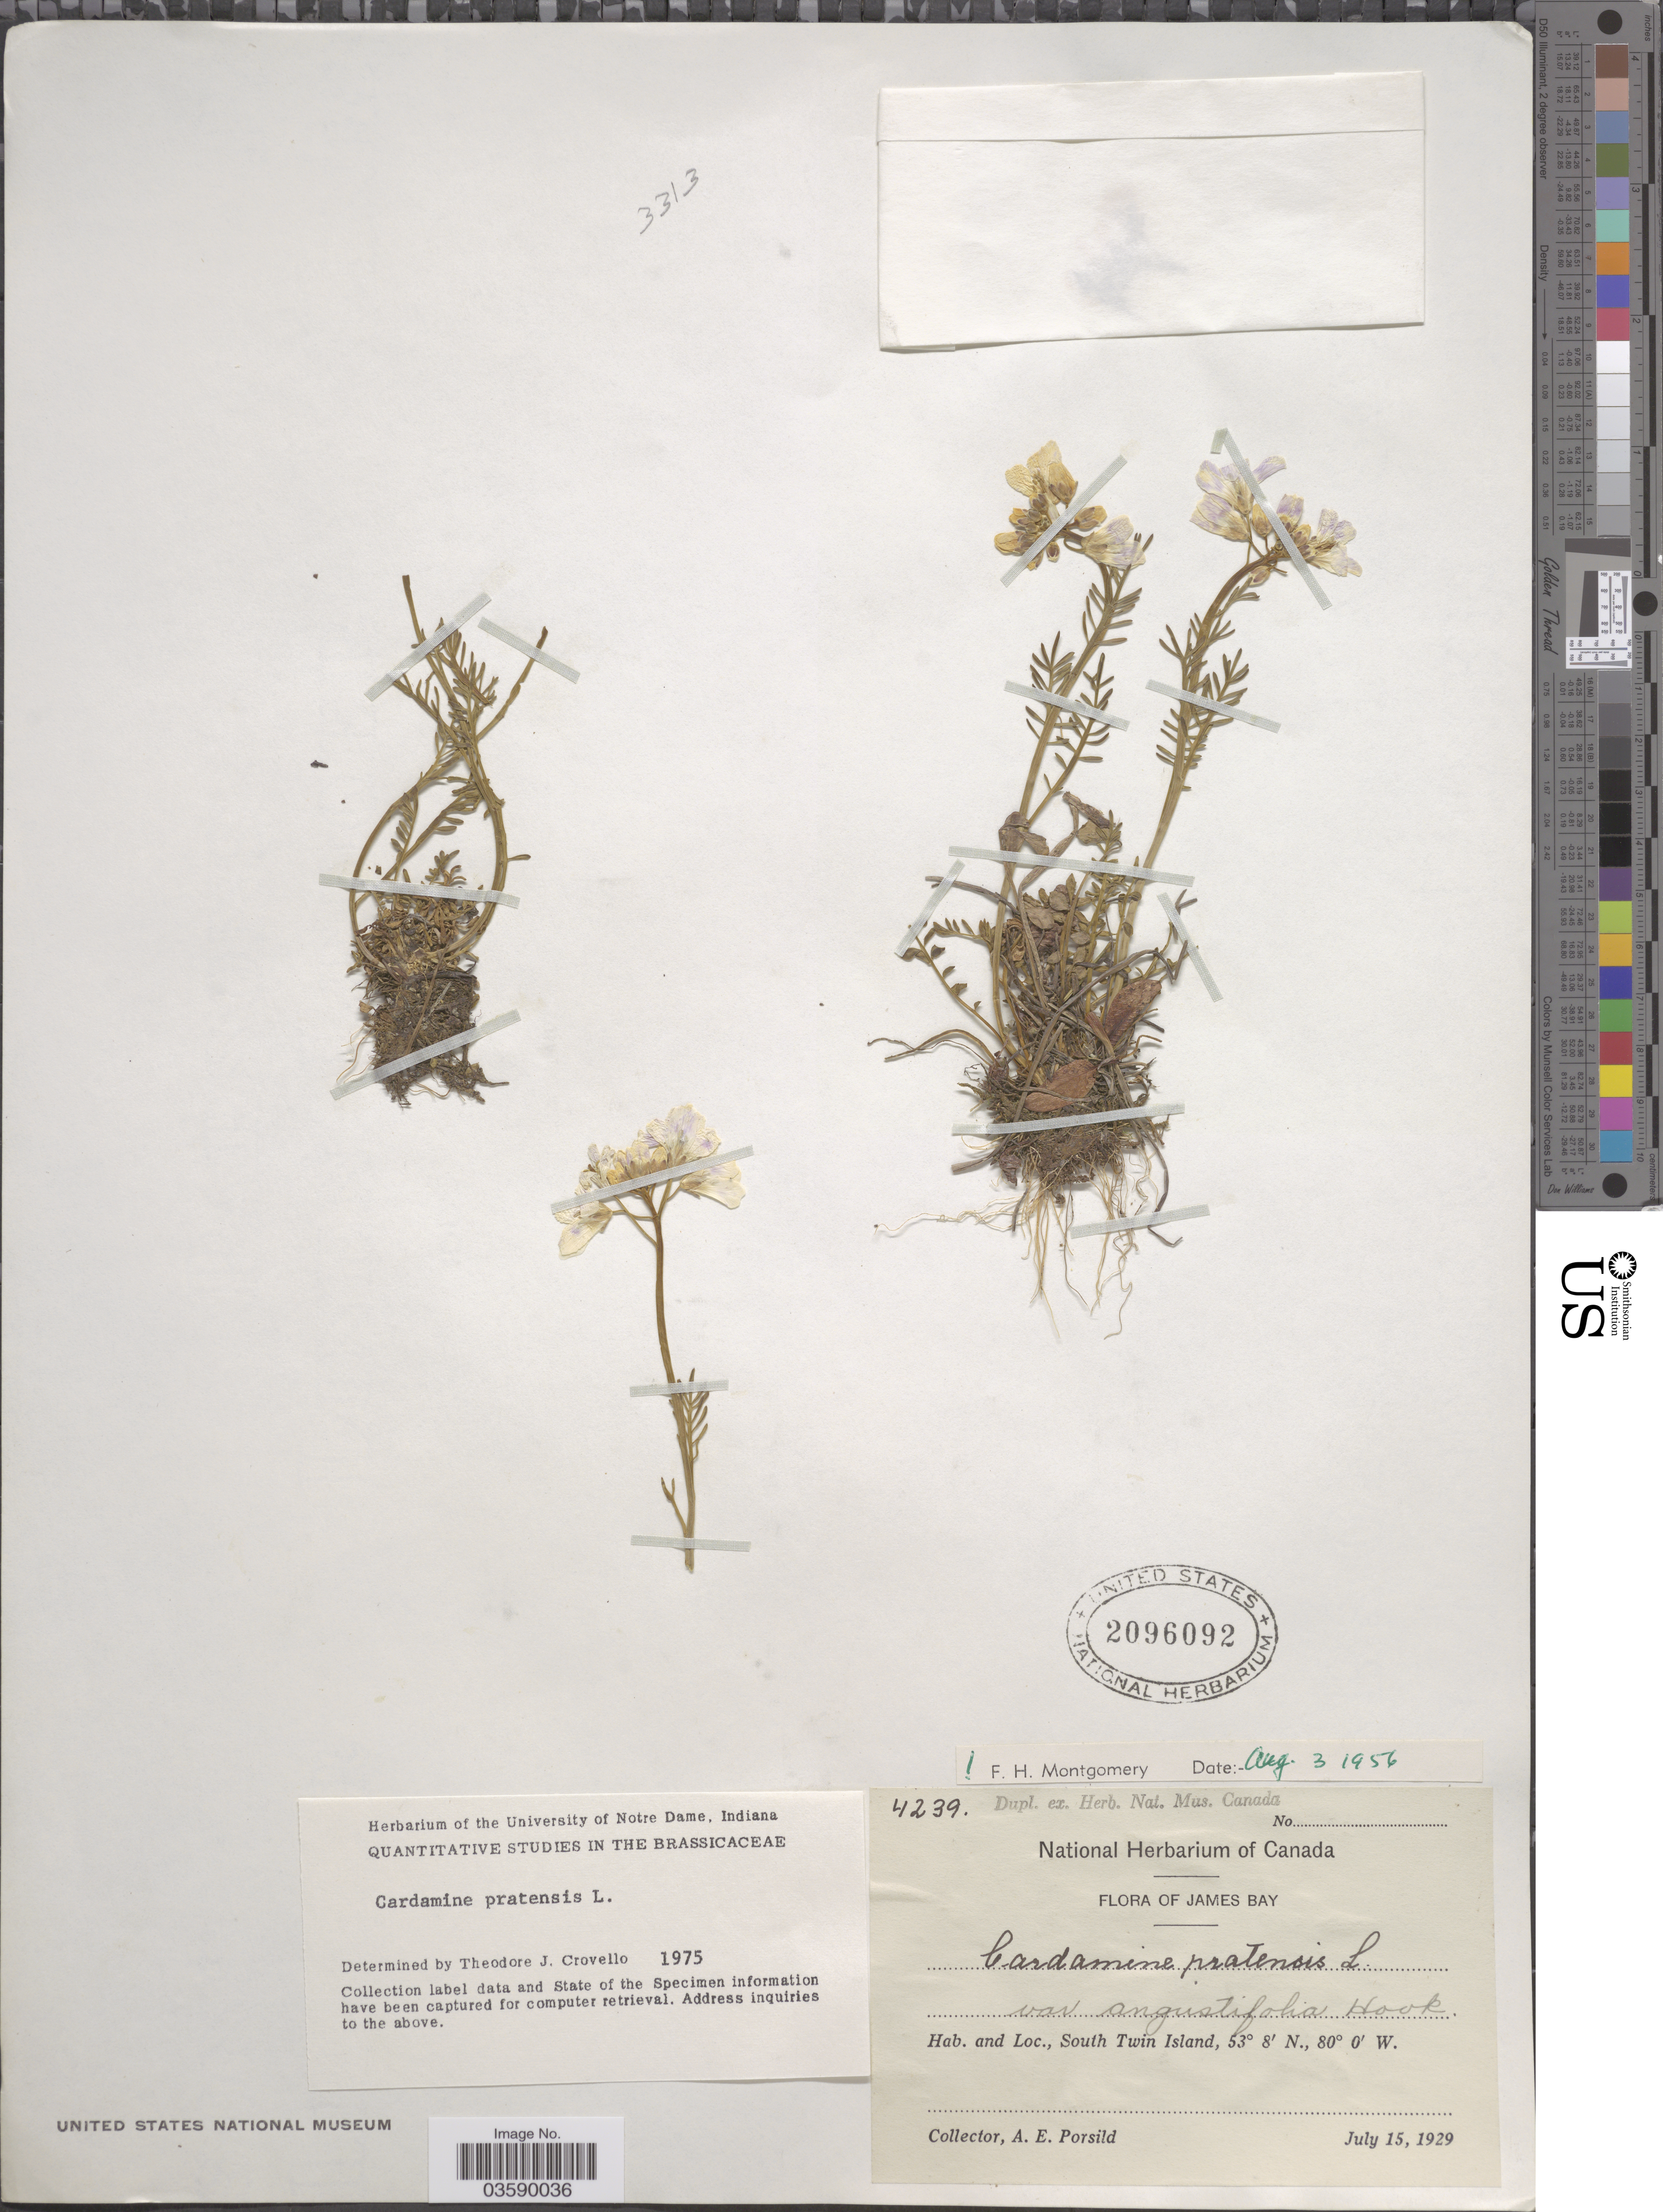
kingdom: Plantae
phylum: Tracheophyta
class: Magnoliopsida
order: Brassicales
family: Brassicaceae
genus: Cardamine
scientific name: Cardamine pratensis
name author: L.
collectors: A. E. Porsild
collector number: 4239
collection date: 1929-07-15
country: Canada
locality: James Bay. South Twin Island.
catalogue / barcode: US 2096092